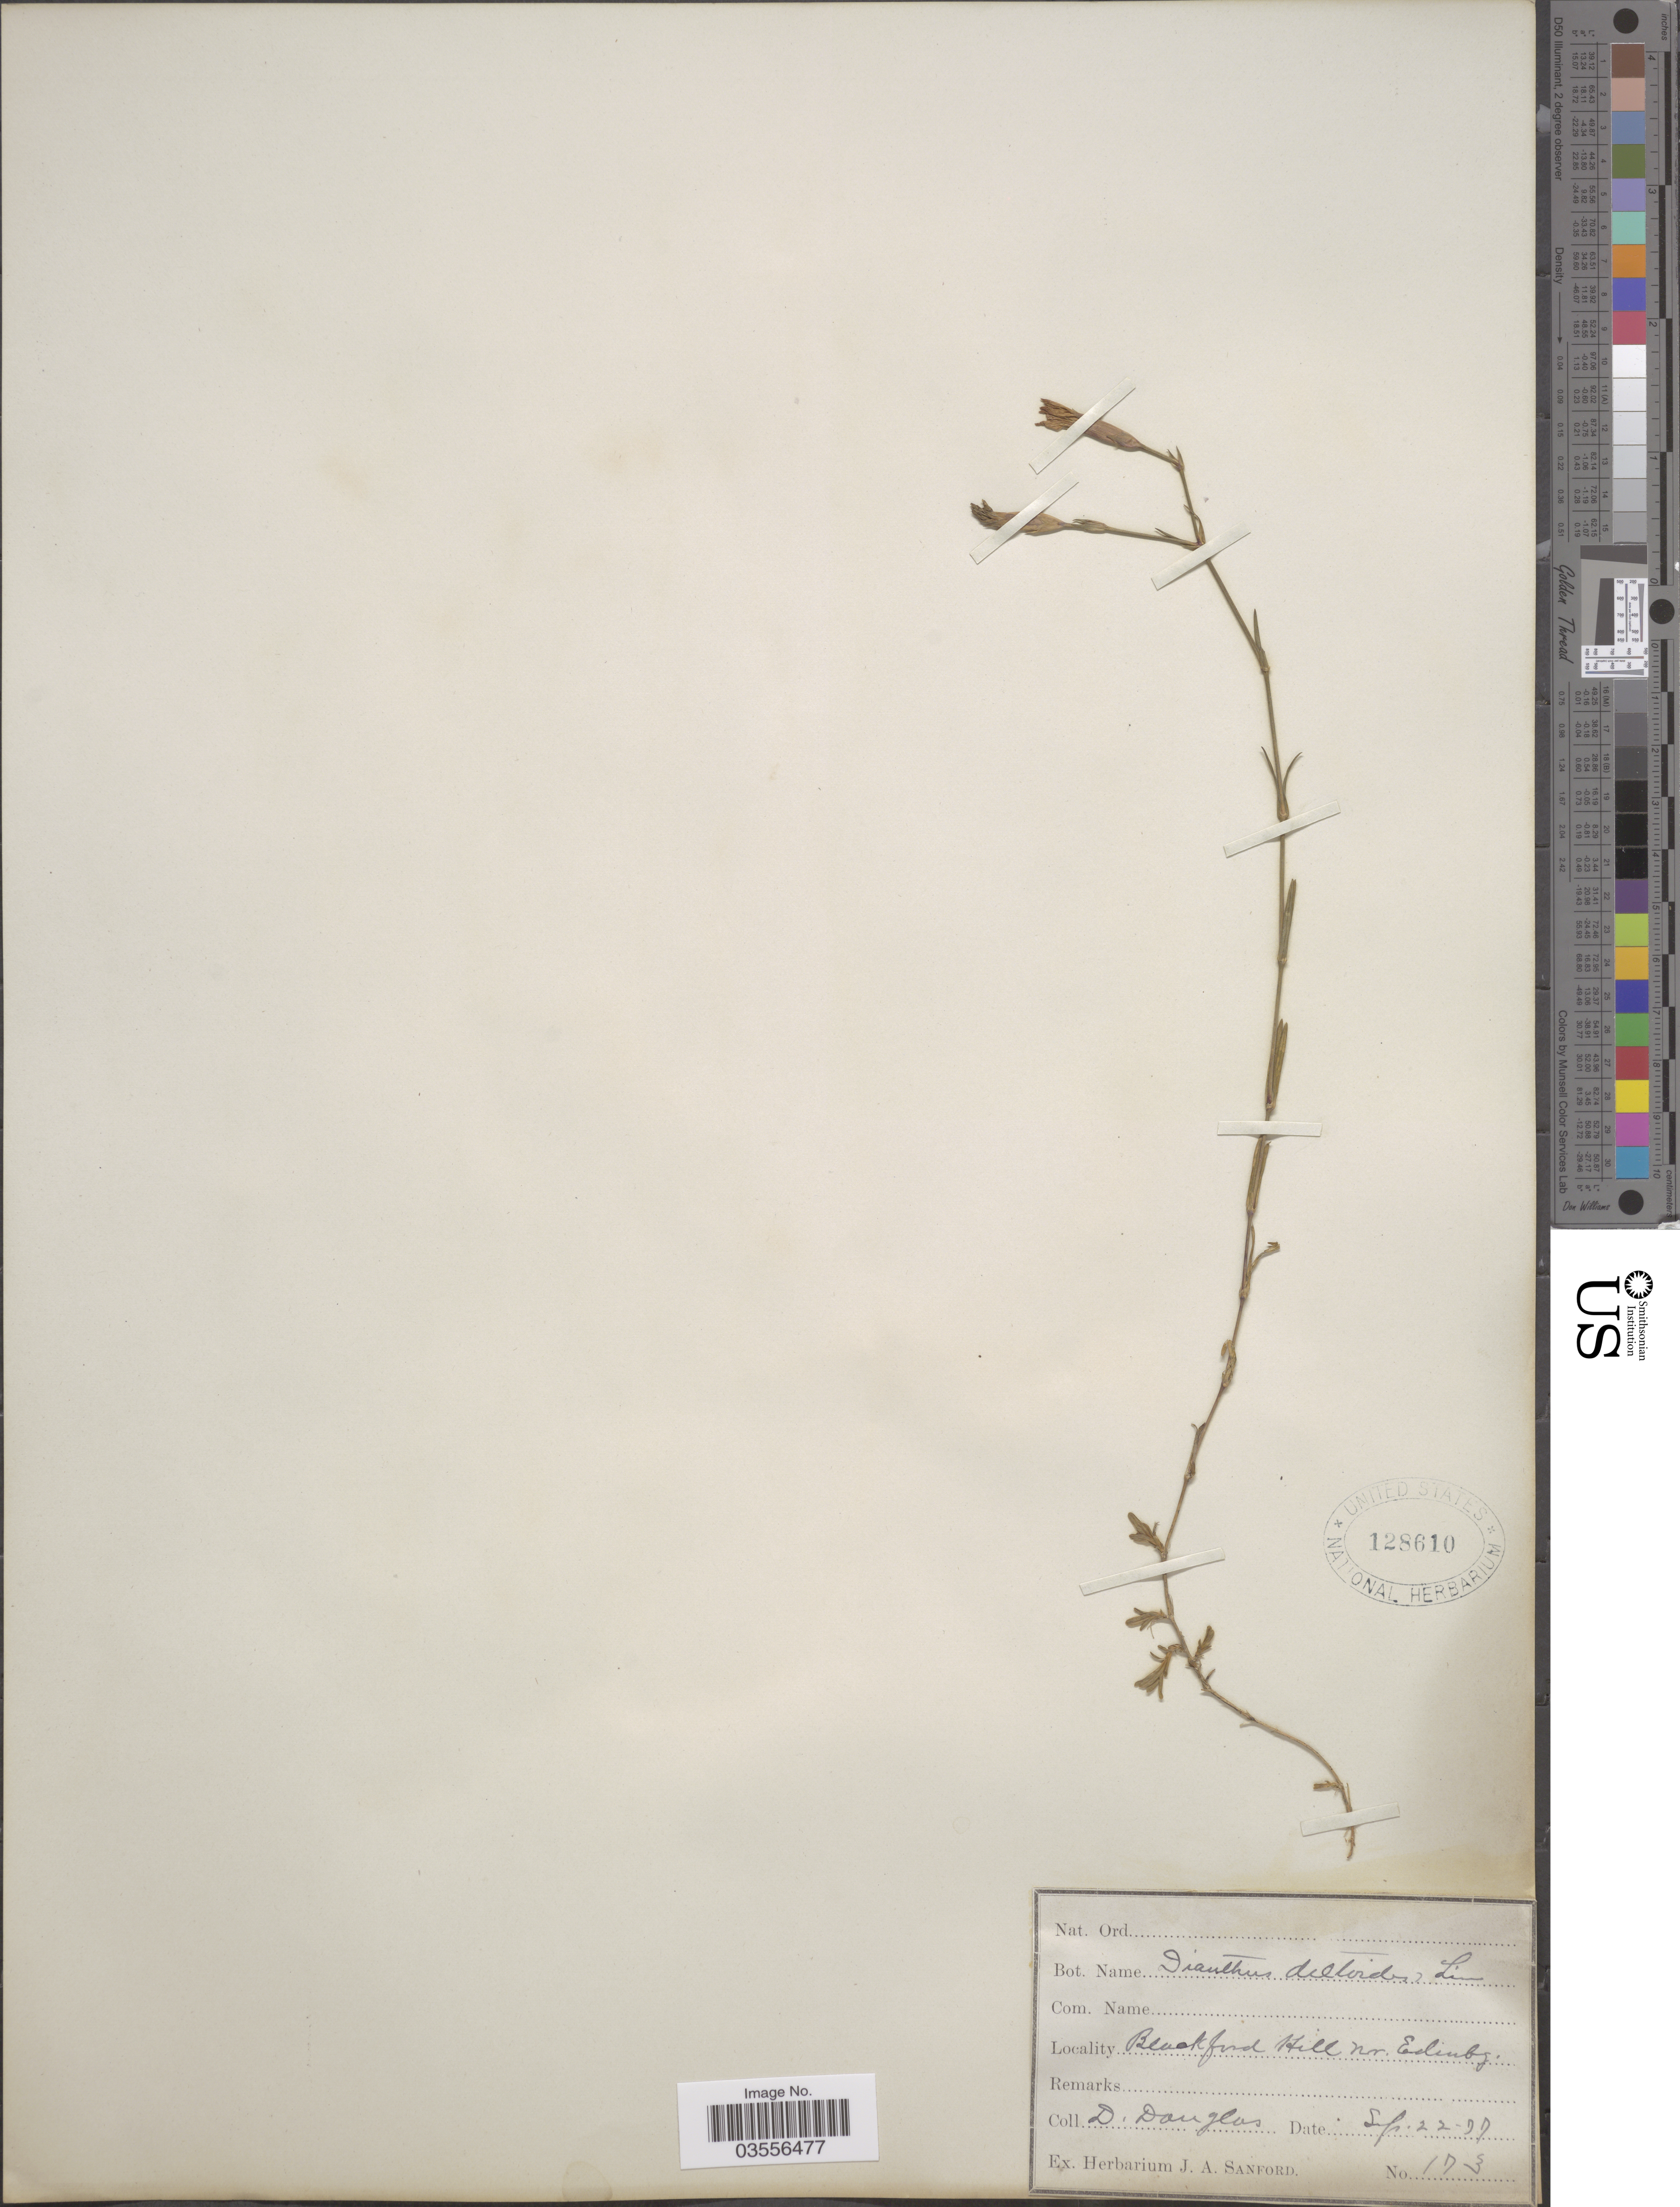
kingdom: Plantae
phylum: Tracheophyta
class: Magnoliopsida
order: Caryophyllales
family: Caryophyllaceae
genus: Dianthus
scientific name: Dianthus deltoides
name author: L.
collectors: D. Douglas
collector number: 173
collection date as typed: Transcribed d/m/y: 22/9/77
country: United Kingdom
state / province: Scotland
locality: Blackford Hill nr. Edinbg.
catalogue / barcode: US 128610